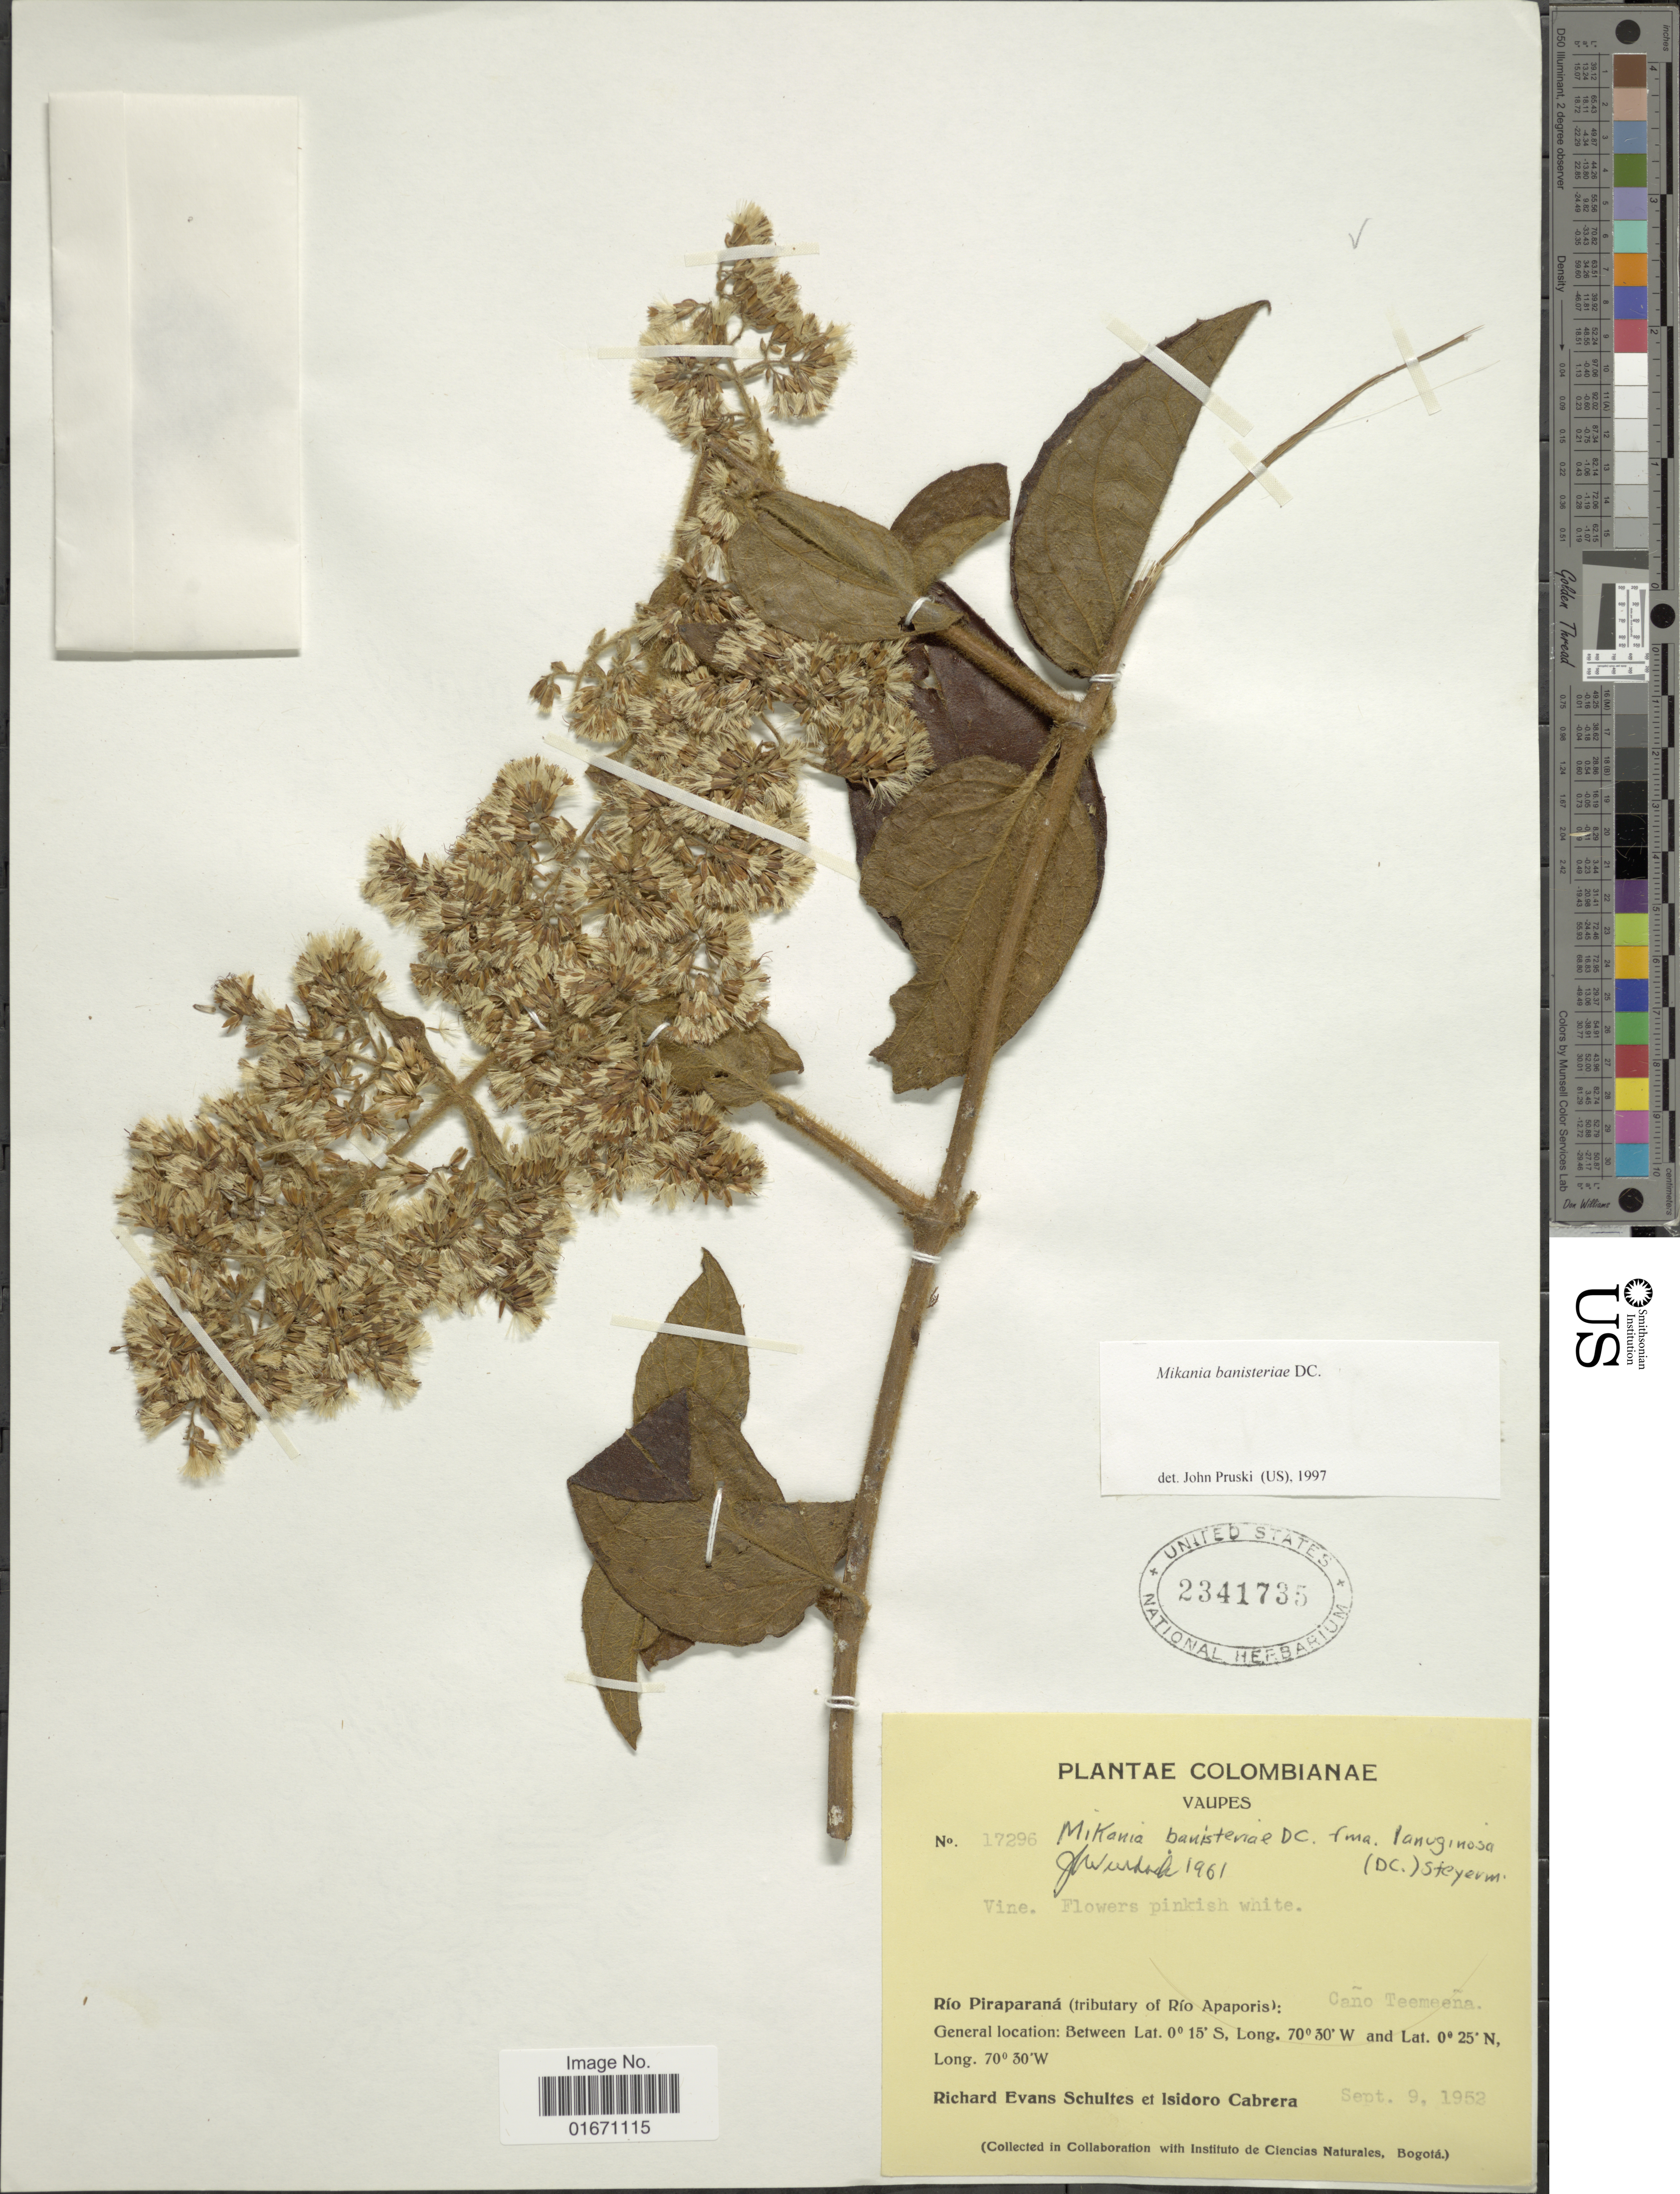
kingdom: Plantae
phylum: Tracheophyta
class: Magnoliopsida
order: Asterales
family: Asteraceae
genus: Mikania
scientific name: Mikania banisteriae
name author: DC.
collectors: R. E. Schultes & I. Cabrera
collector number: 17296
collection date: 1952-09-09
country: Colombia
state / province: Vaupés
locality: Rio Piraparana (tributary of Rio Apaporis), Cano Teemeena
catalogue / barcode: US 2341735